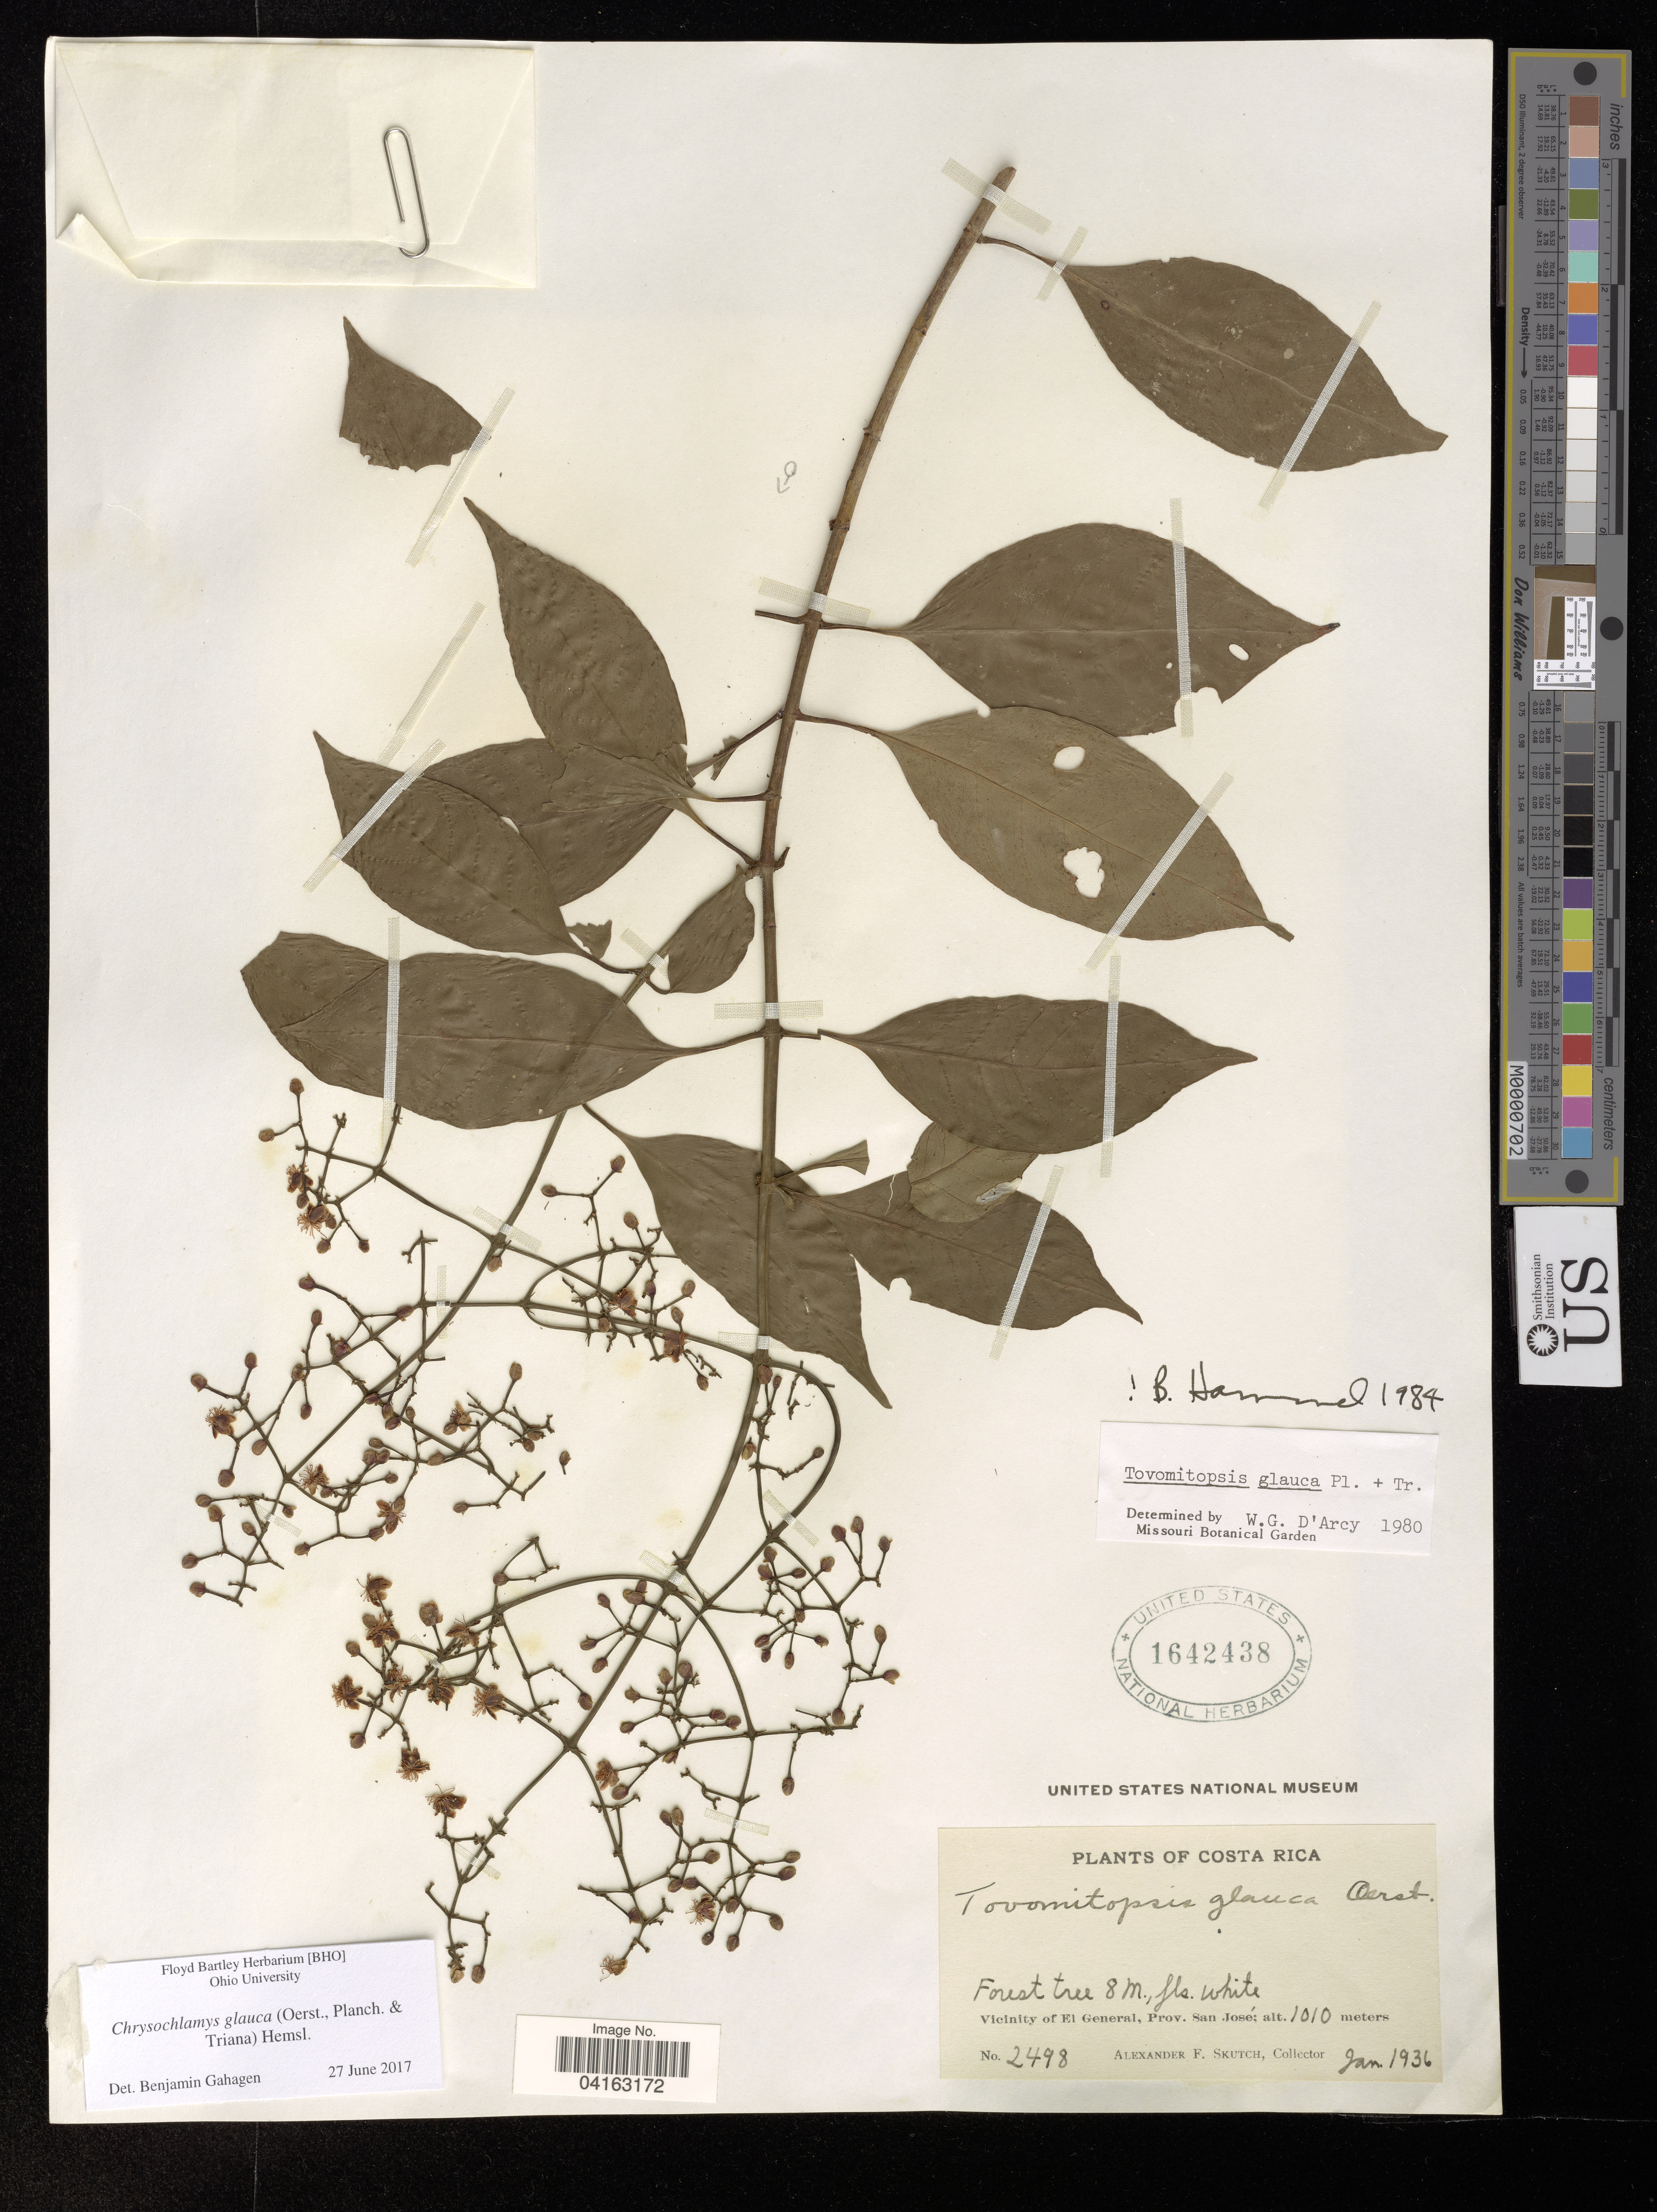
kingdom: Plantae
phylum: Tracheophyta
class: Magnoliopsida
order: Malpighiales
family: Clusiaceae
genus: Chrysochlamys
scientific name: Chrysochlamys glauca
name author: (Oerst. ex Planch. & Triana) Hemsl.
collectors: A. F. Skutch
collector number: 2498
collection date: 1936-01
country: Costa Rica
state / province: San José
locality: Vicinity of El General, Prov. San José.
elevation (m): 1010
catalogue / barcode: US 1642438